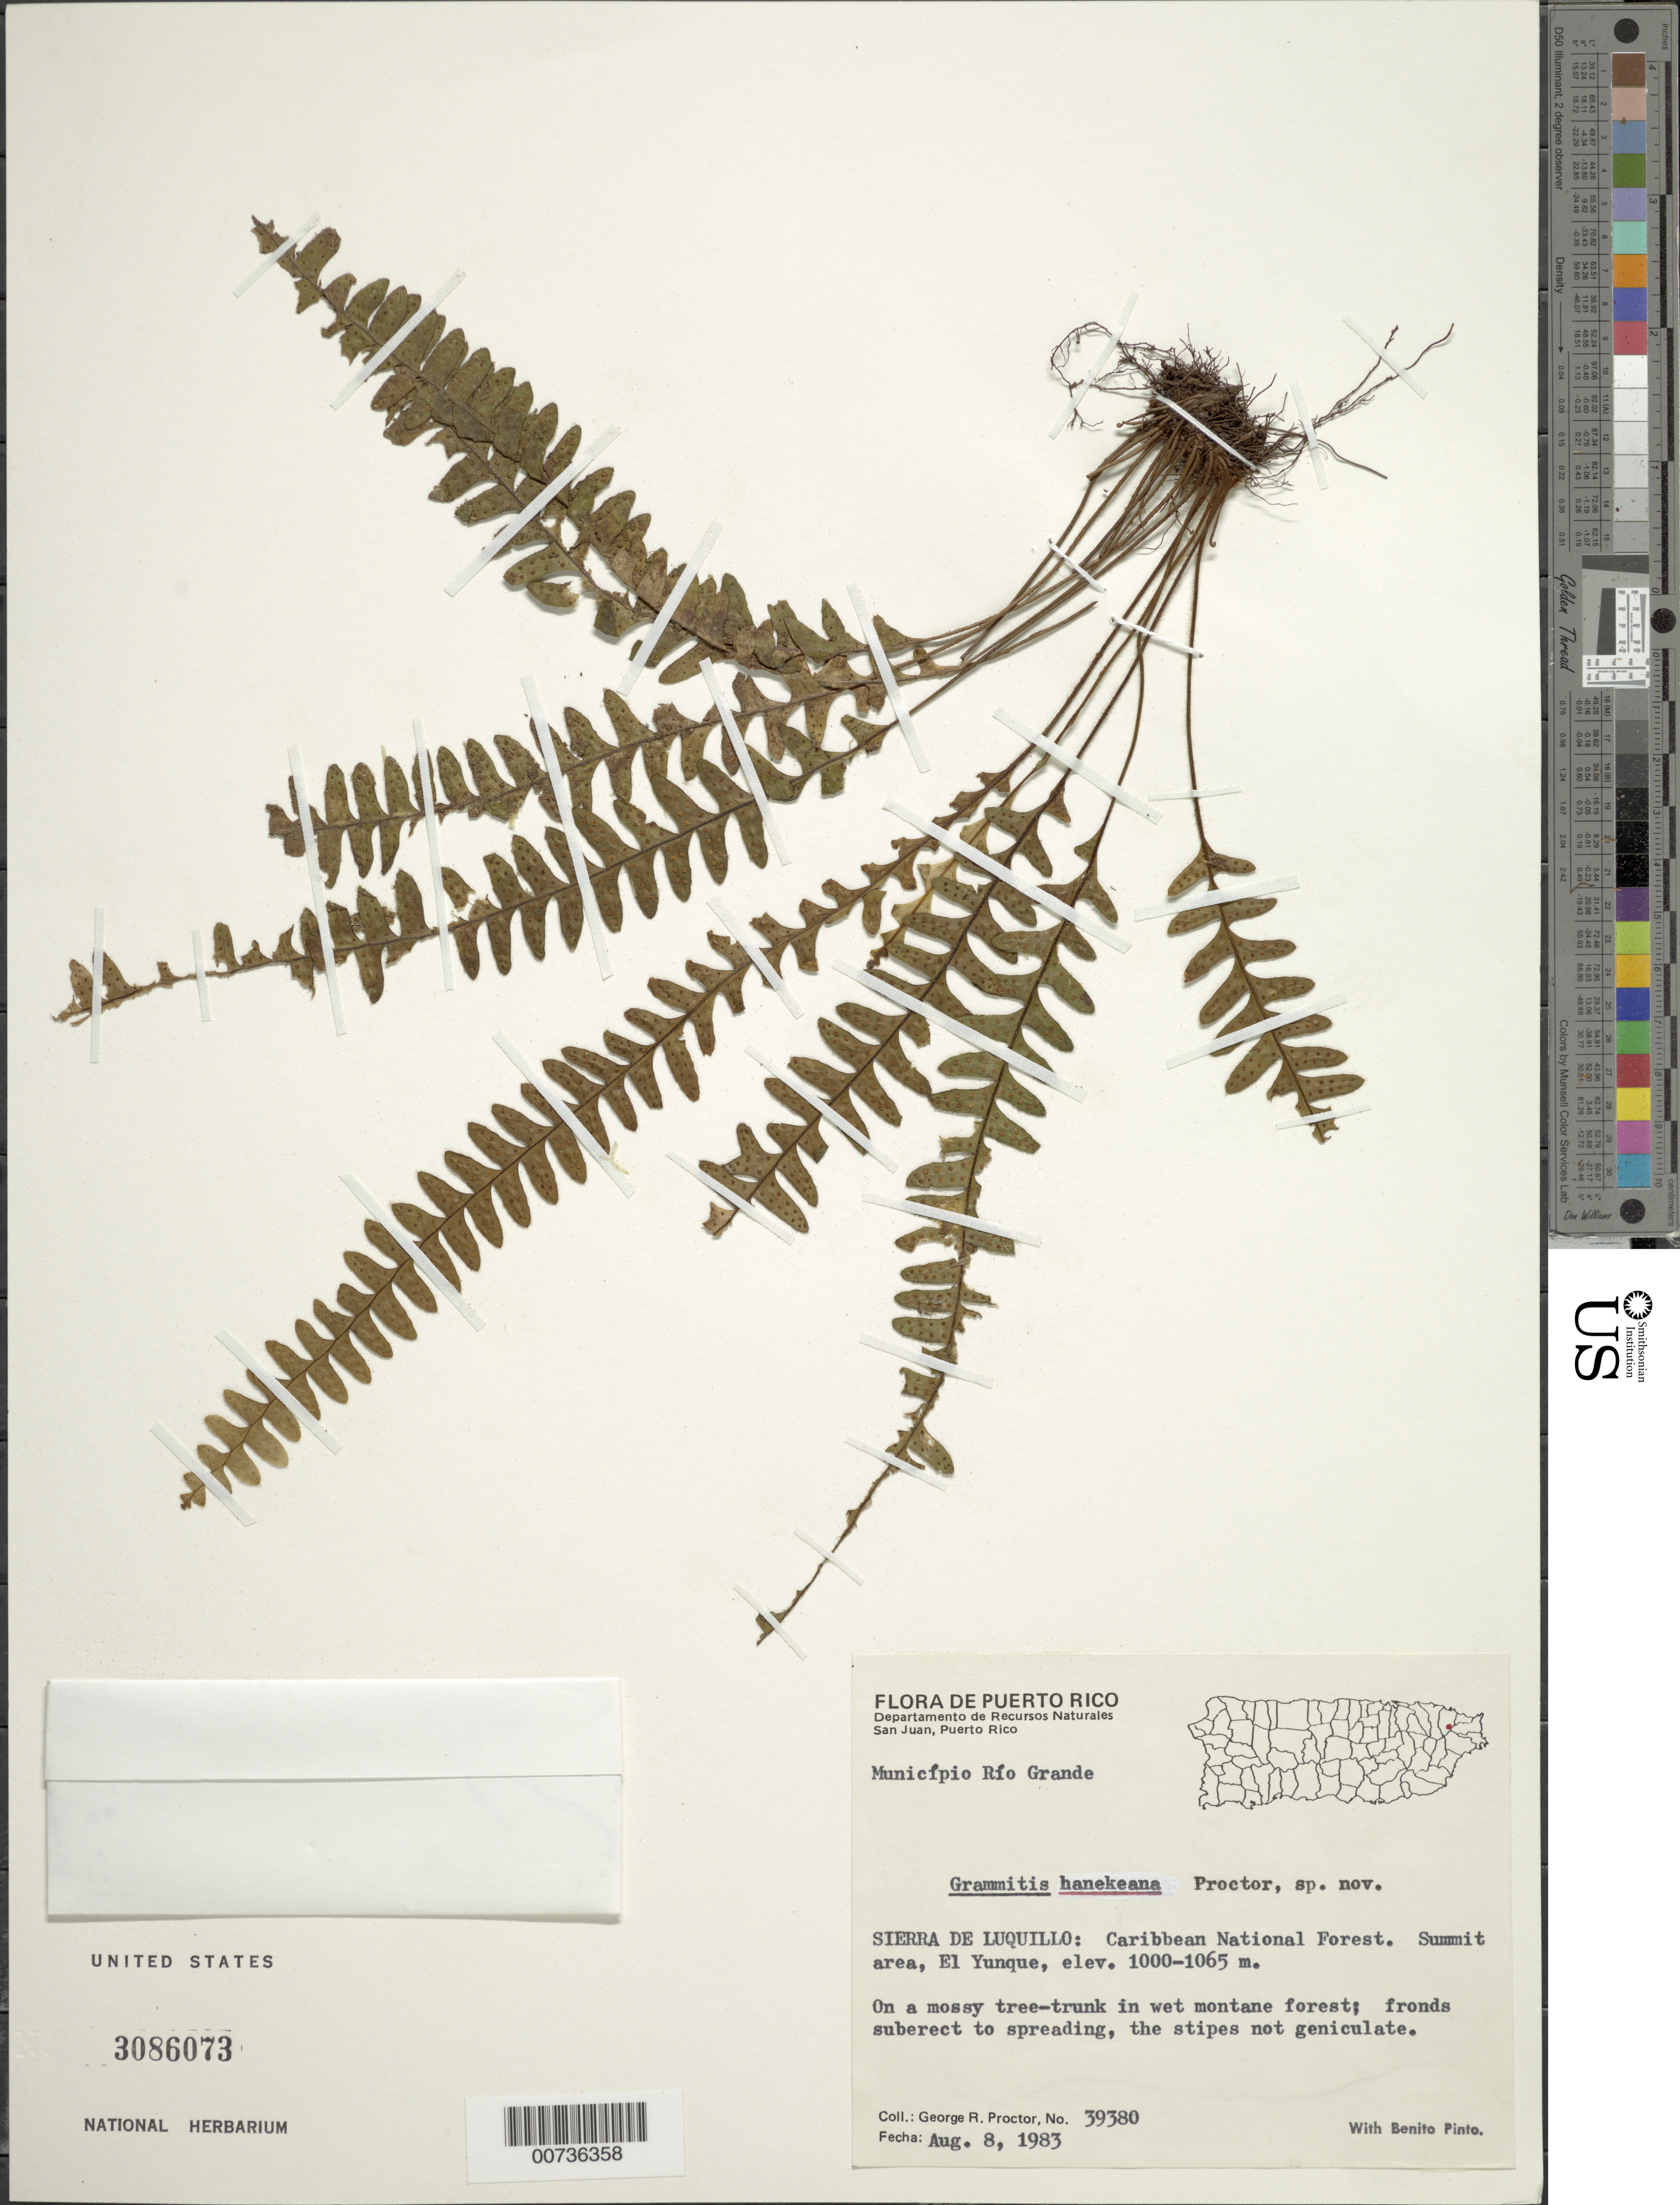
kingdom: Plantae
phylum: Tracheophyta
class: Polypodiopsida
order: Polypodiales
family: Polypodiaceae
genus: Terpsichore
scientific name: Terpsichore hanekeana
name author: (Proctor) A.R. Sm.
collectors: G. R. Proctor & B. Pinto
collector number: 39380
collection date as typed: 08 Aug 1983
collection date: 1983-08-08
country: Puerto Rico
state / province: Río Grande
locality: Sierra de Luquillo: Caribbean National Forest. Summit area, El Yunque. Municipio Rio Grande.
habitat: On a mossy tree-trunk in wet montane forest; fronds suberect to spreading, the stipes not geniculate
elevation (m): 1000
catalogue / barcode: US 3086073